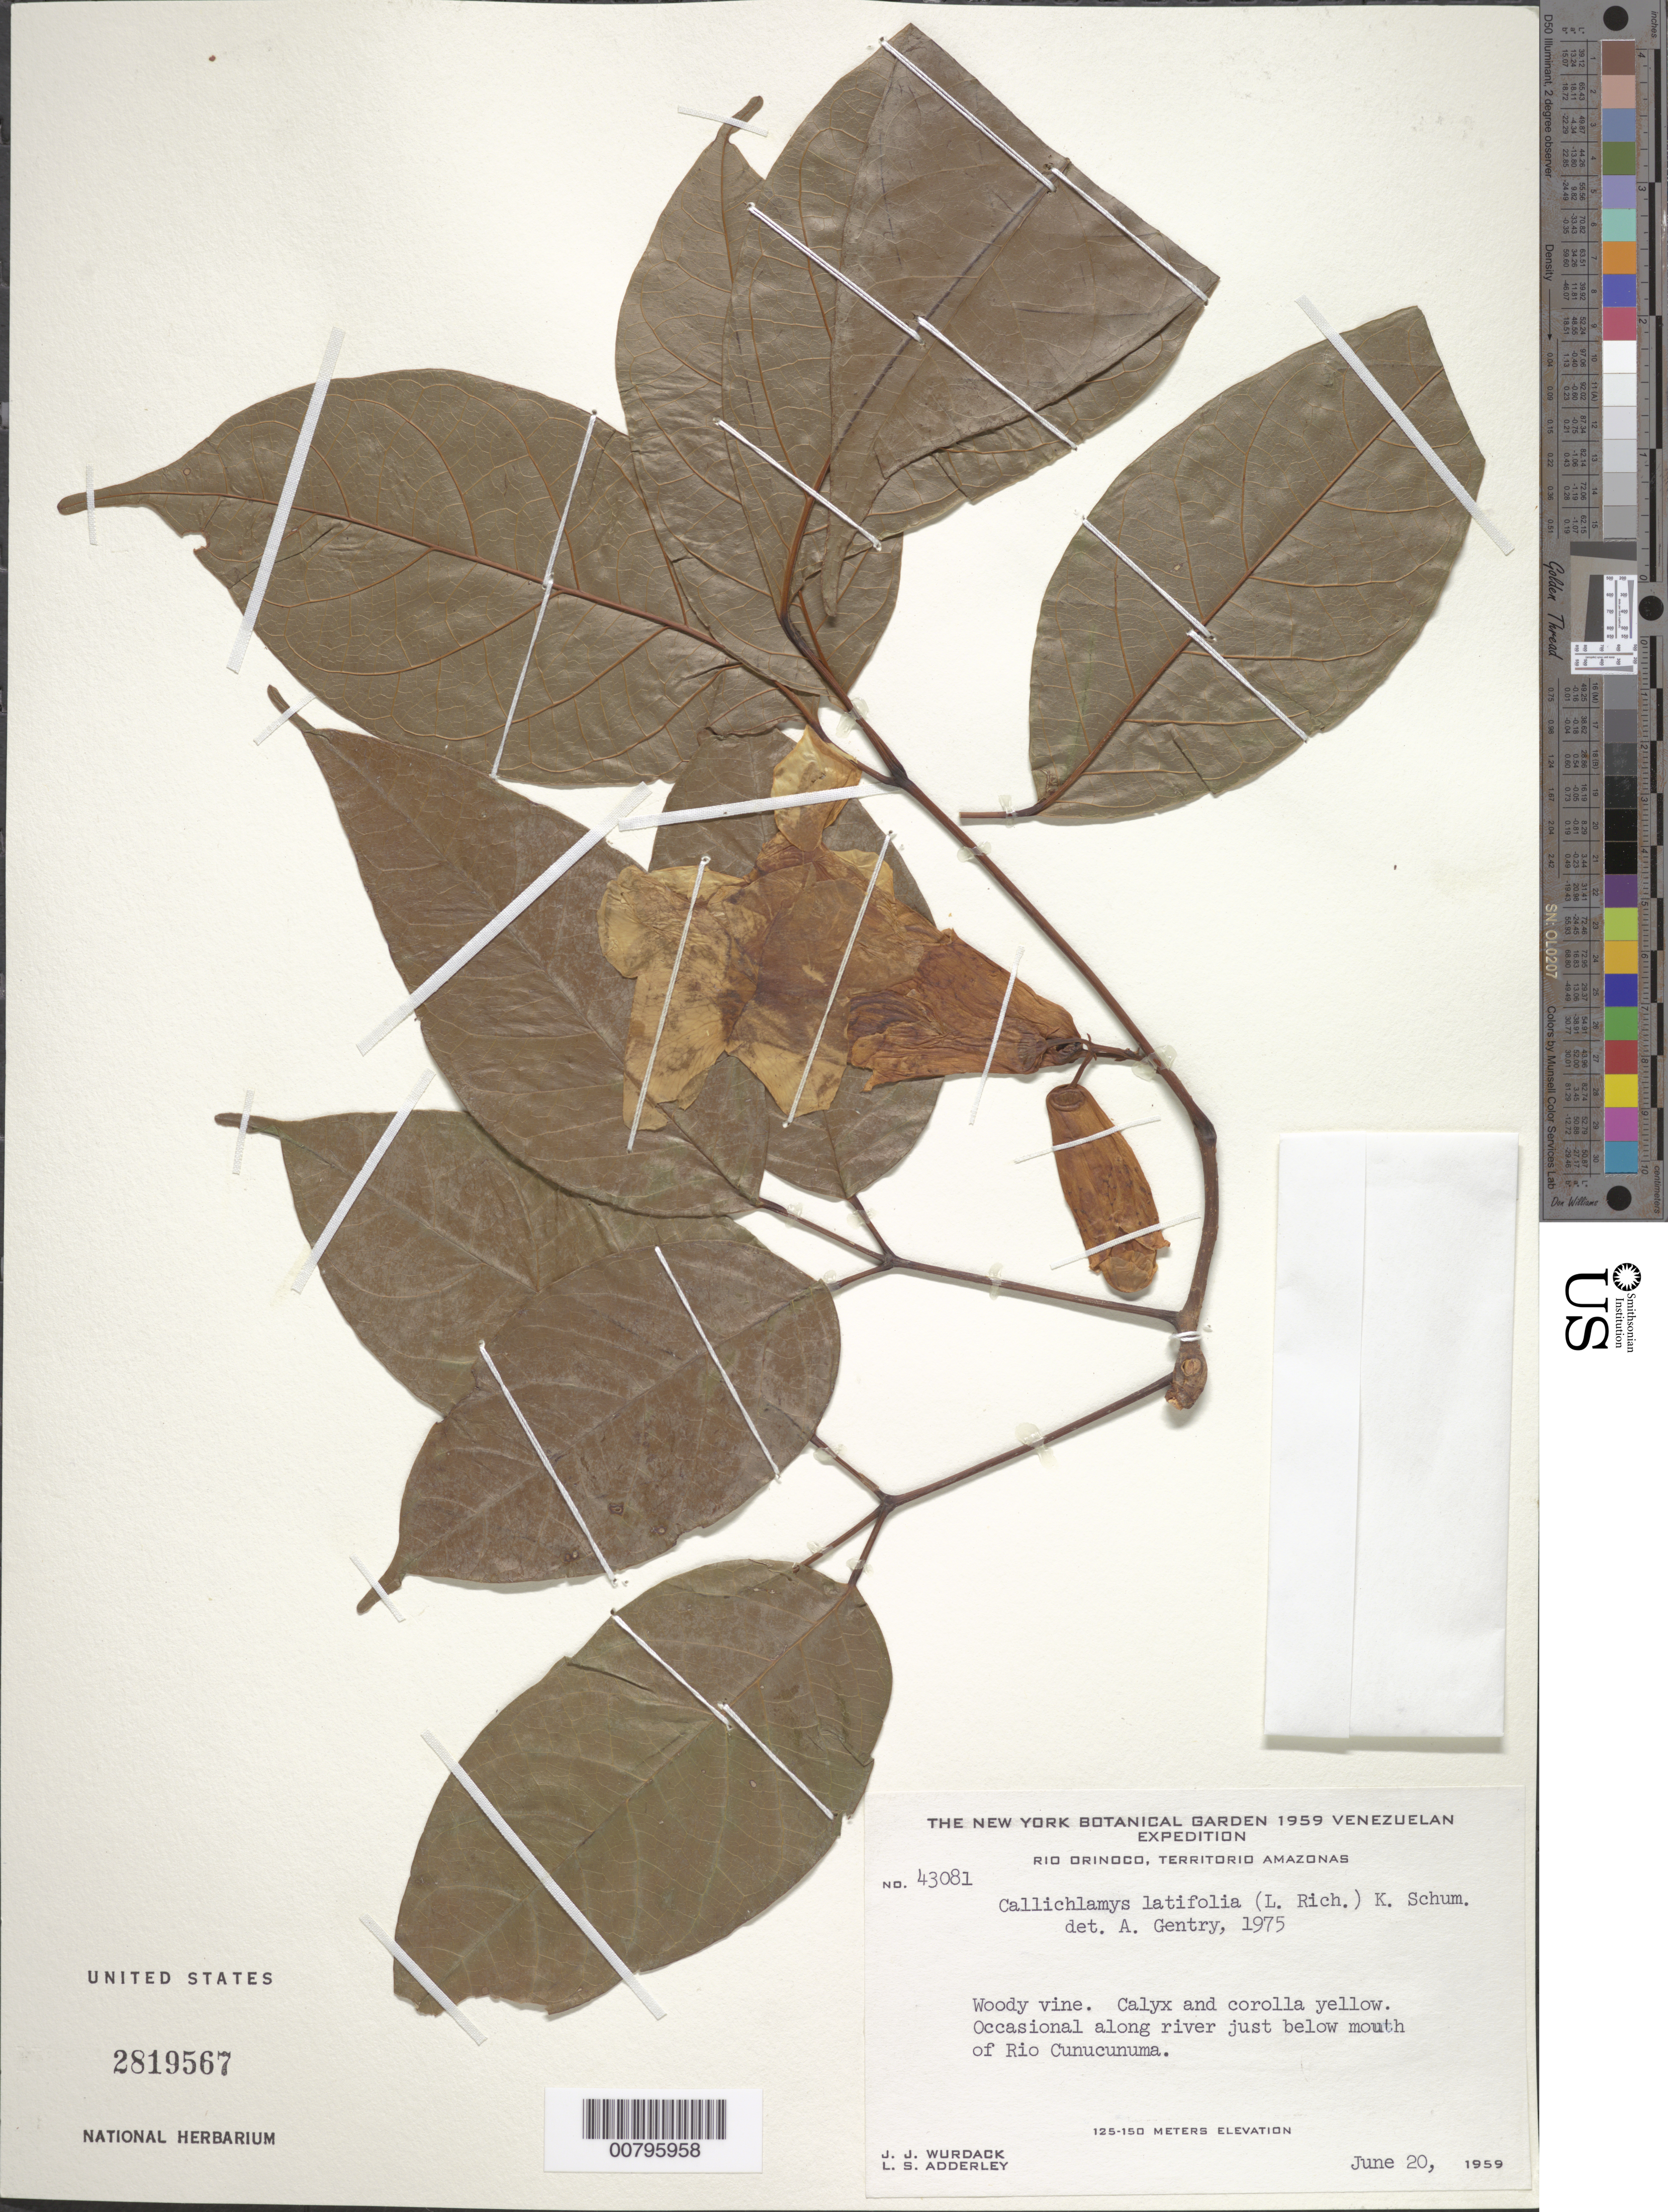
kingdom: Plantae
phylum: Tracheophyta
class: Magnoliopsida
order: Lamiales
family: Bignoniaceae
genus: Callichlamys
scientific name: Callichlamys latifolia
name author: (Rich.) K. Schum.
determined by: Gentry, A. H.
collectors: J. J. Wurdack & L. S. Adderley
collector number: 43081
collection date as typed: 20-Jun-59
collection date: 1959-06-20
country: Venezuela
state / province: Amazonas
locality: Río Orinoco, below mouth of Río Cunucunuma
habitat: Along river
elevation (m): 125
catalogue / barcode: US 2819567